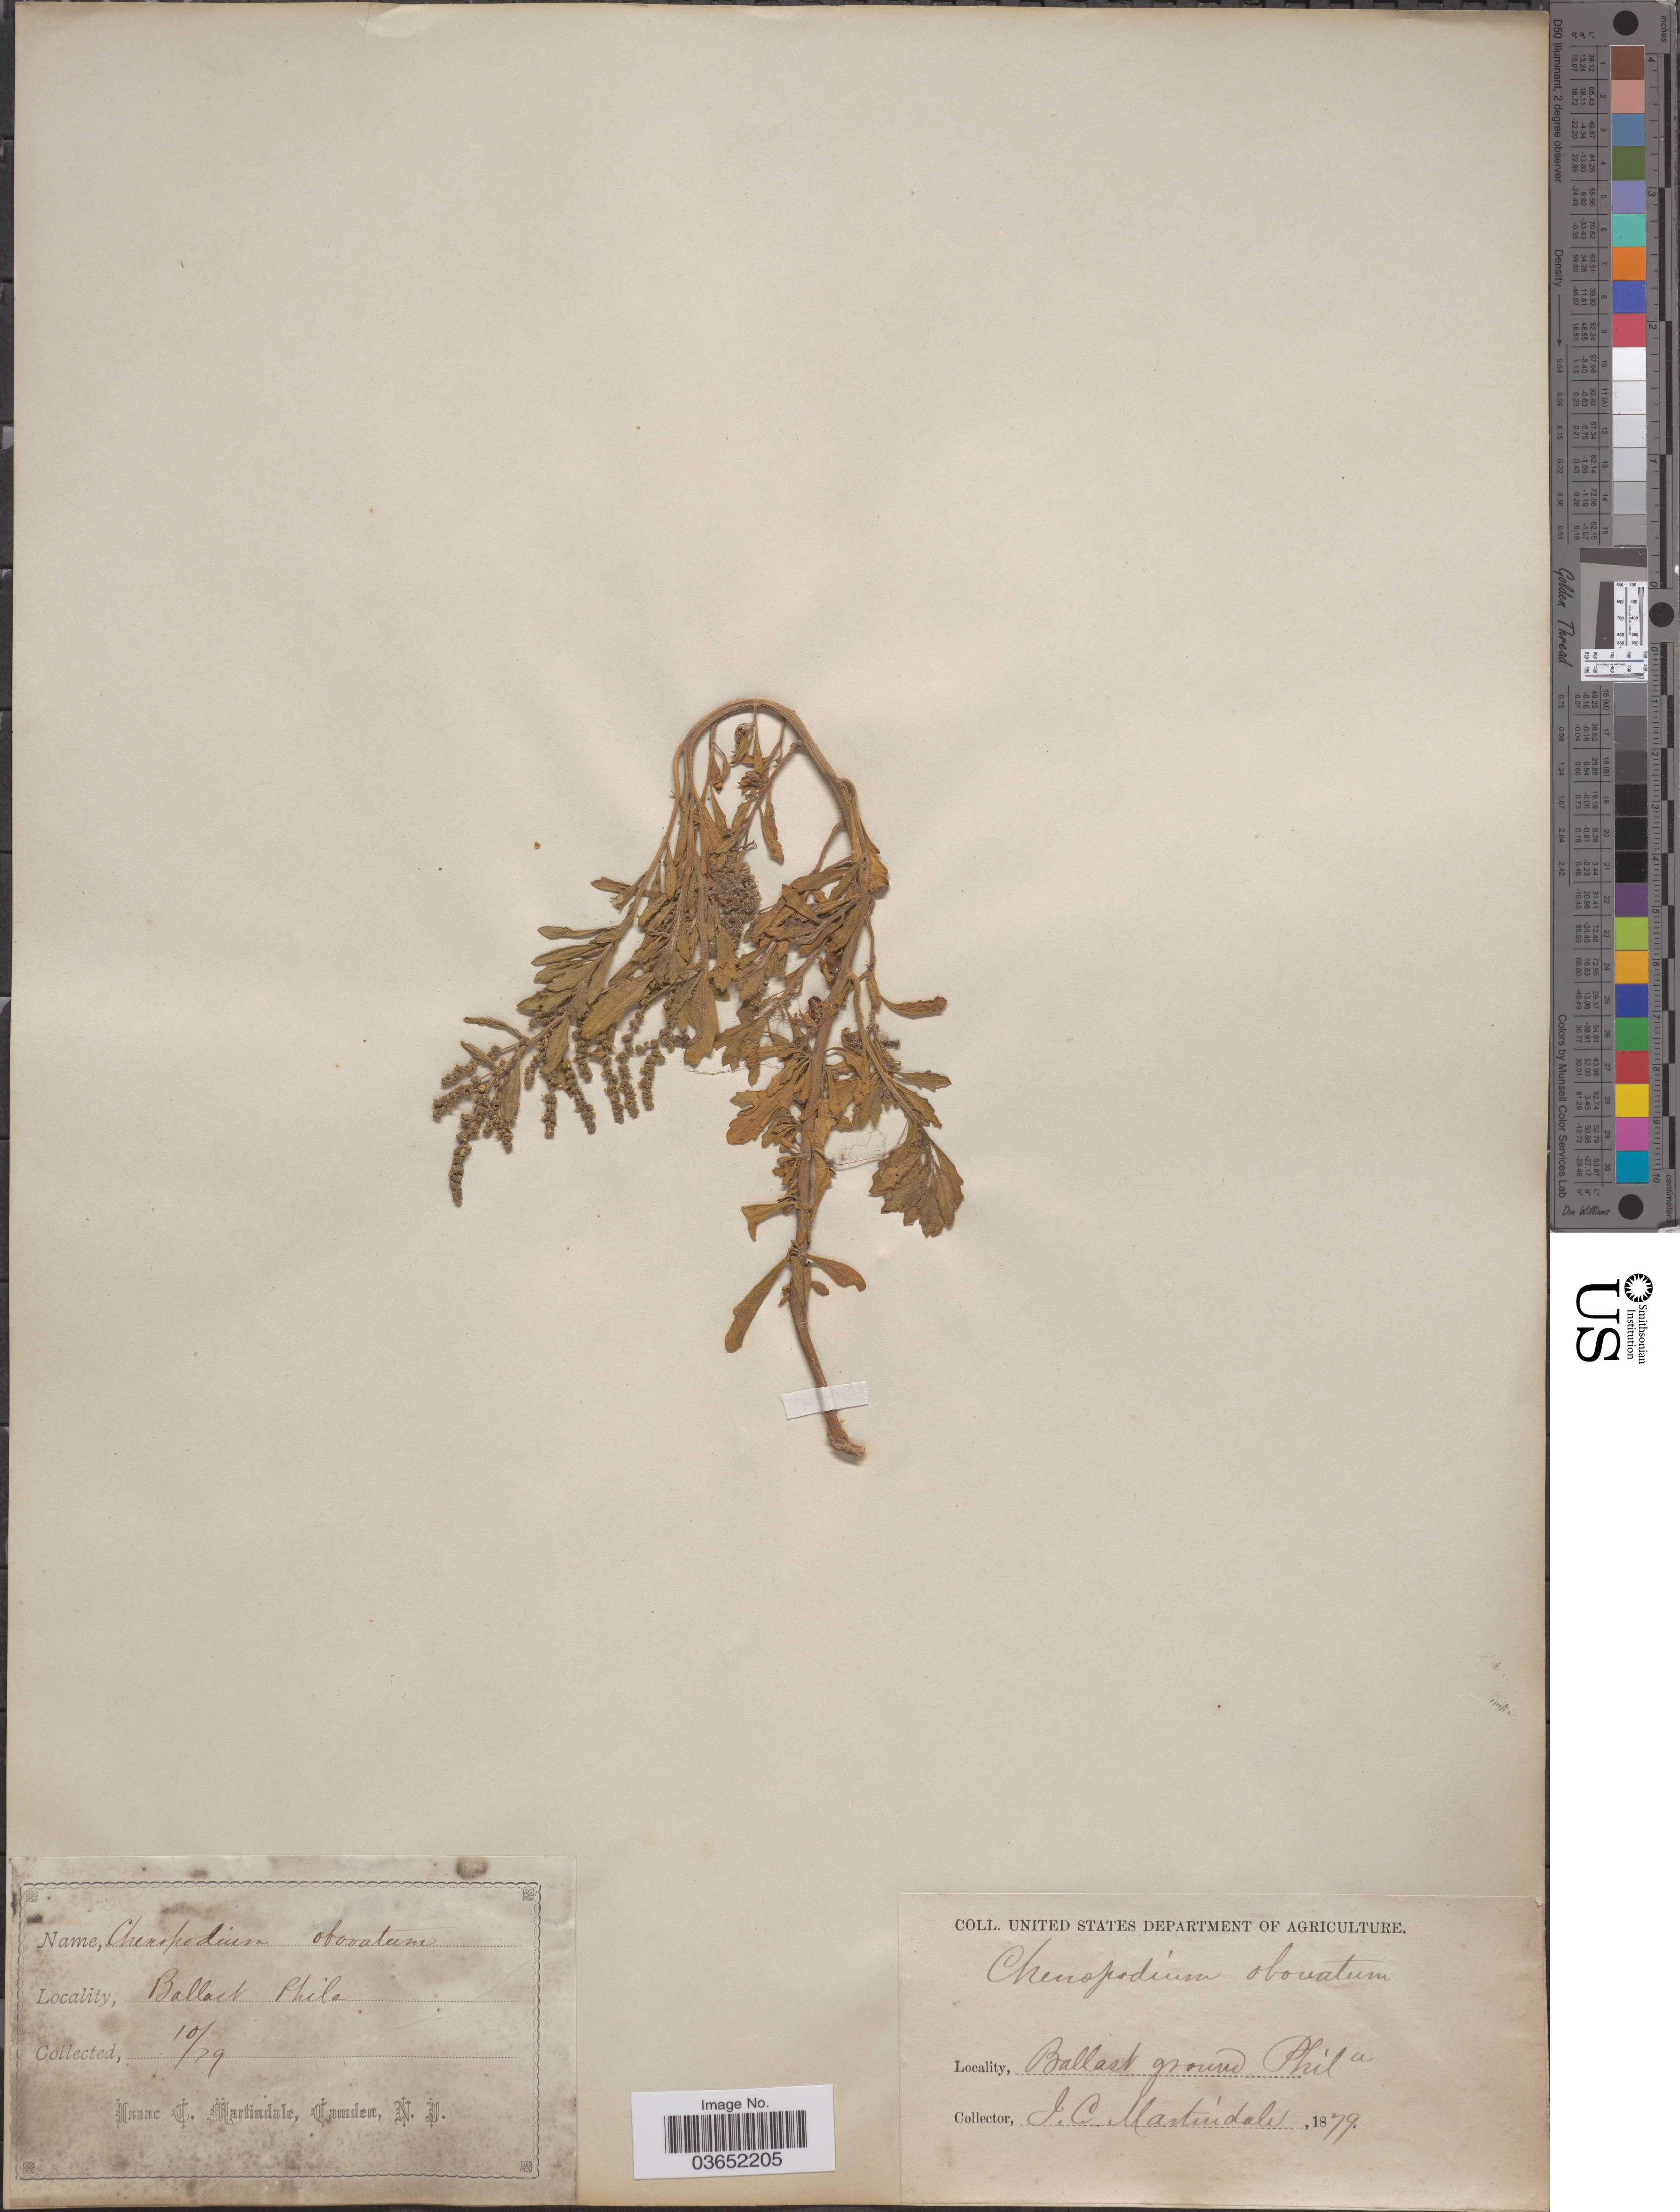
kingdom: Plantae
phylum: Tracheophyta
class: Magnoliopsida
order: Caryophyllales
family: Amaranthaceae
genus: Chenopodium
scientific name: Chenopodium ambrosioides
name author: L.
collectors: I. C. Martindale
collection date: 1879-10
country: United States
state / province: Pennsylvania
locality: Ballast ground Phila.